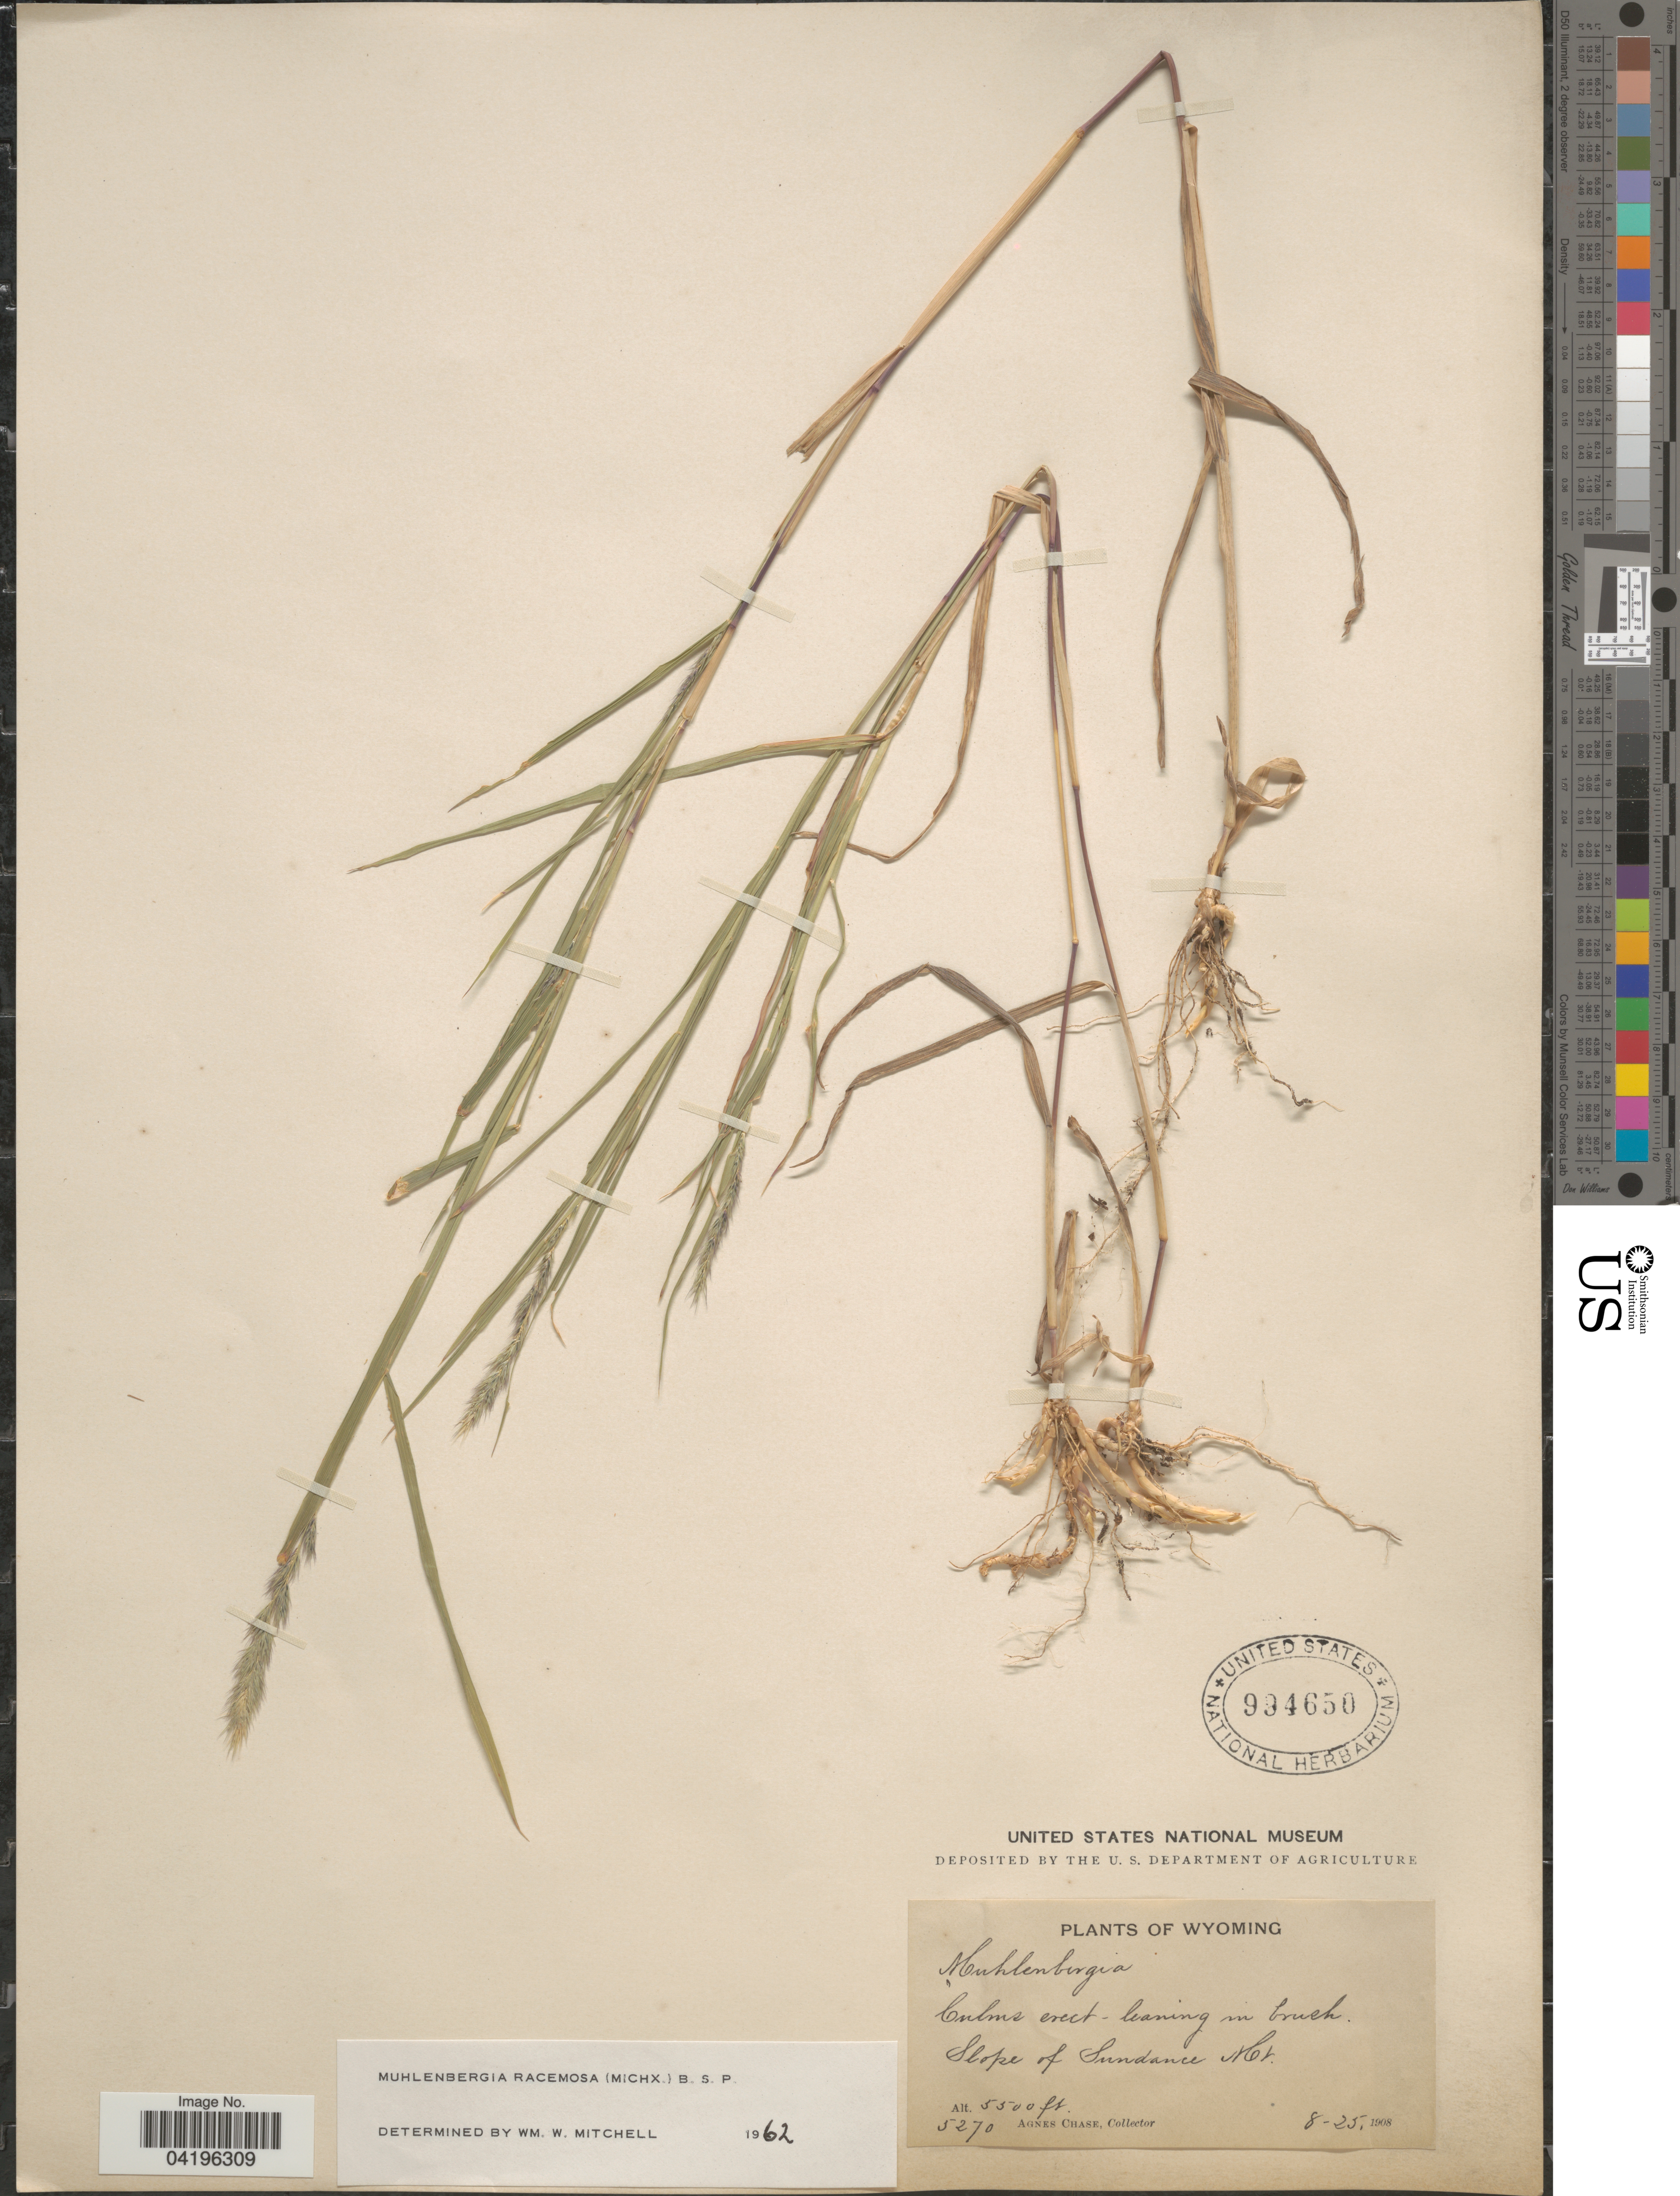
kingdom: Plantae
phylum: Tracheophyta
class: Liliopsida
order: Poales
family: Poaceae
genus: Muhlenbergia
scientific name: Muhlenbergia racemosa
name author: (Michx.) Britton et al.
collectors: A. Chase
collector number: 5270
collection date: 1908-08-25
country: United States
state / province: Wyoming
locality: Slope of Sundance Mt.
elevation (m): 1676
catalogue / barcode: US 994650